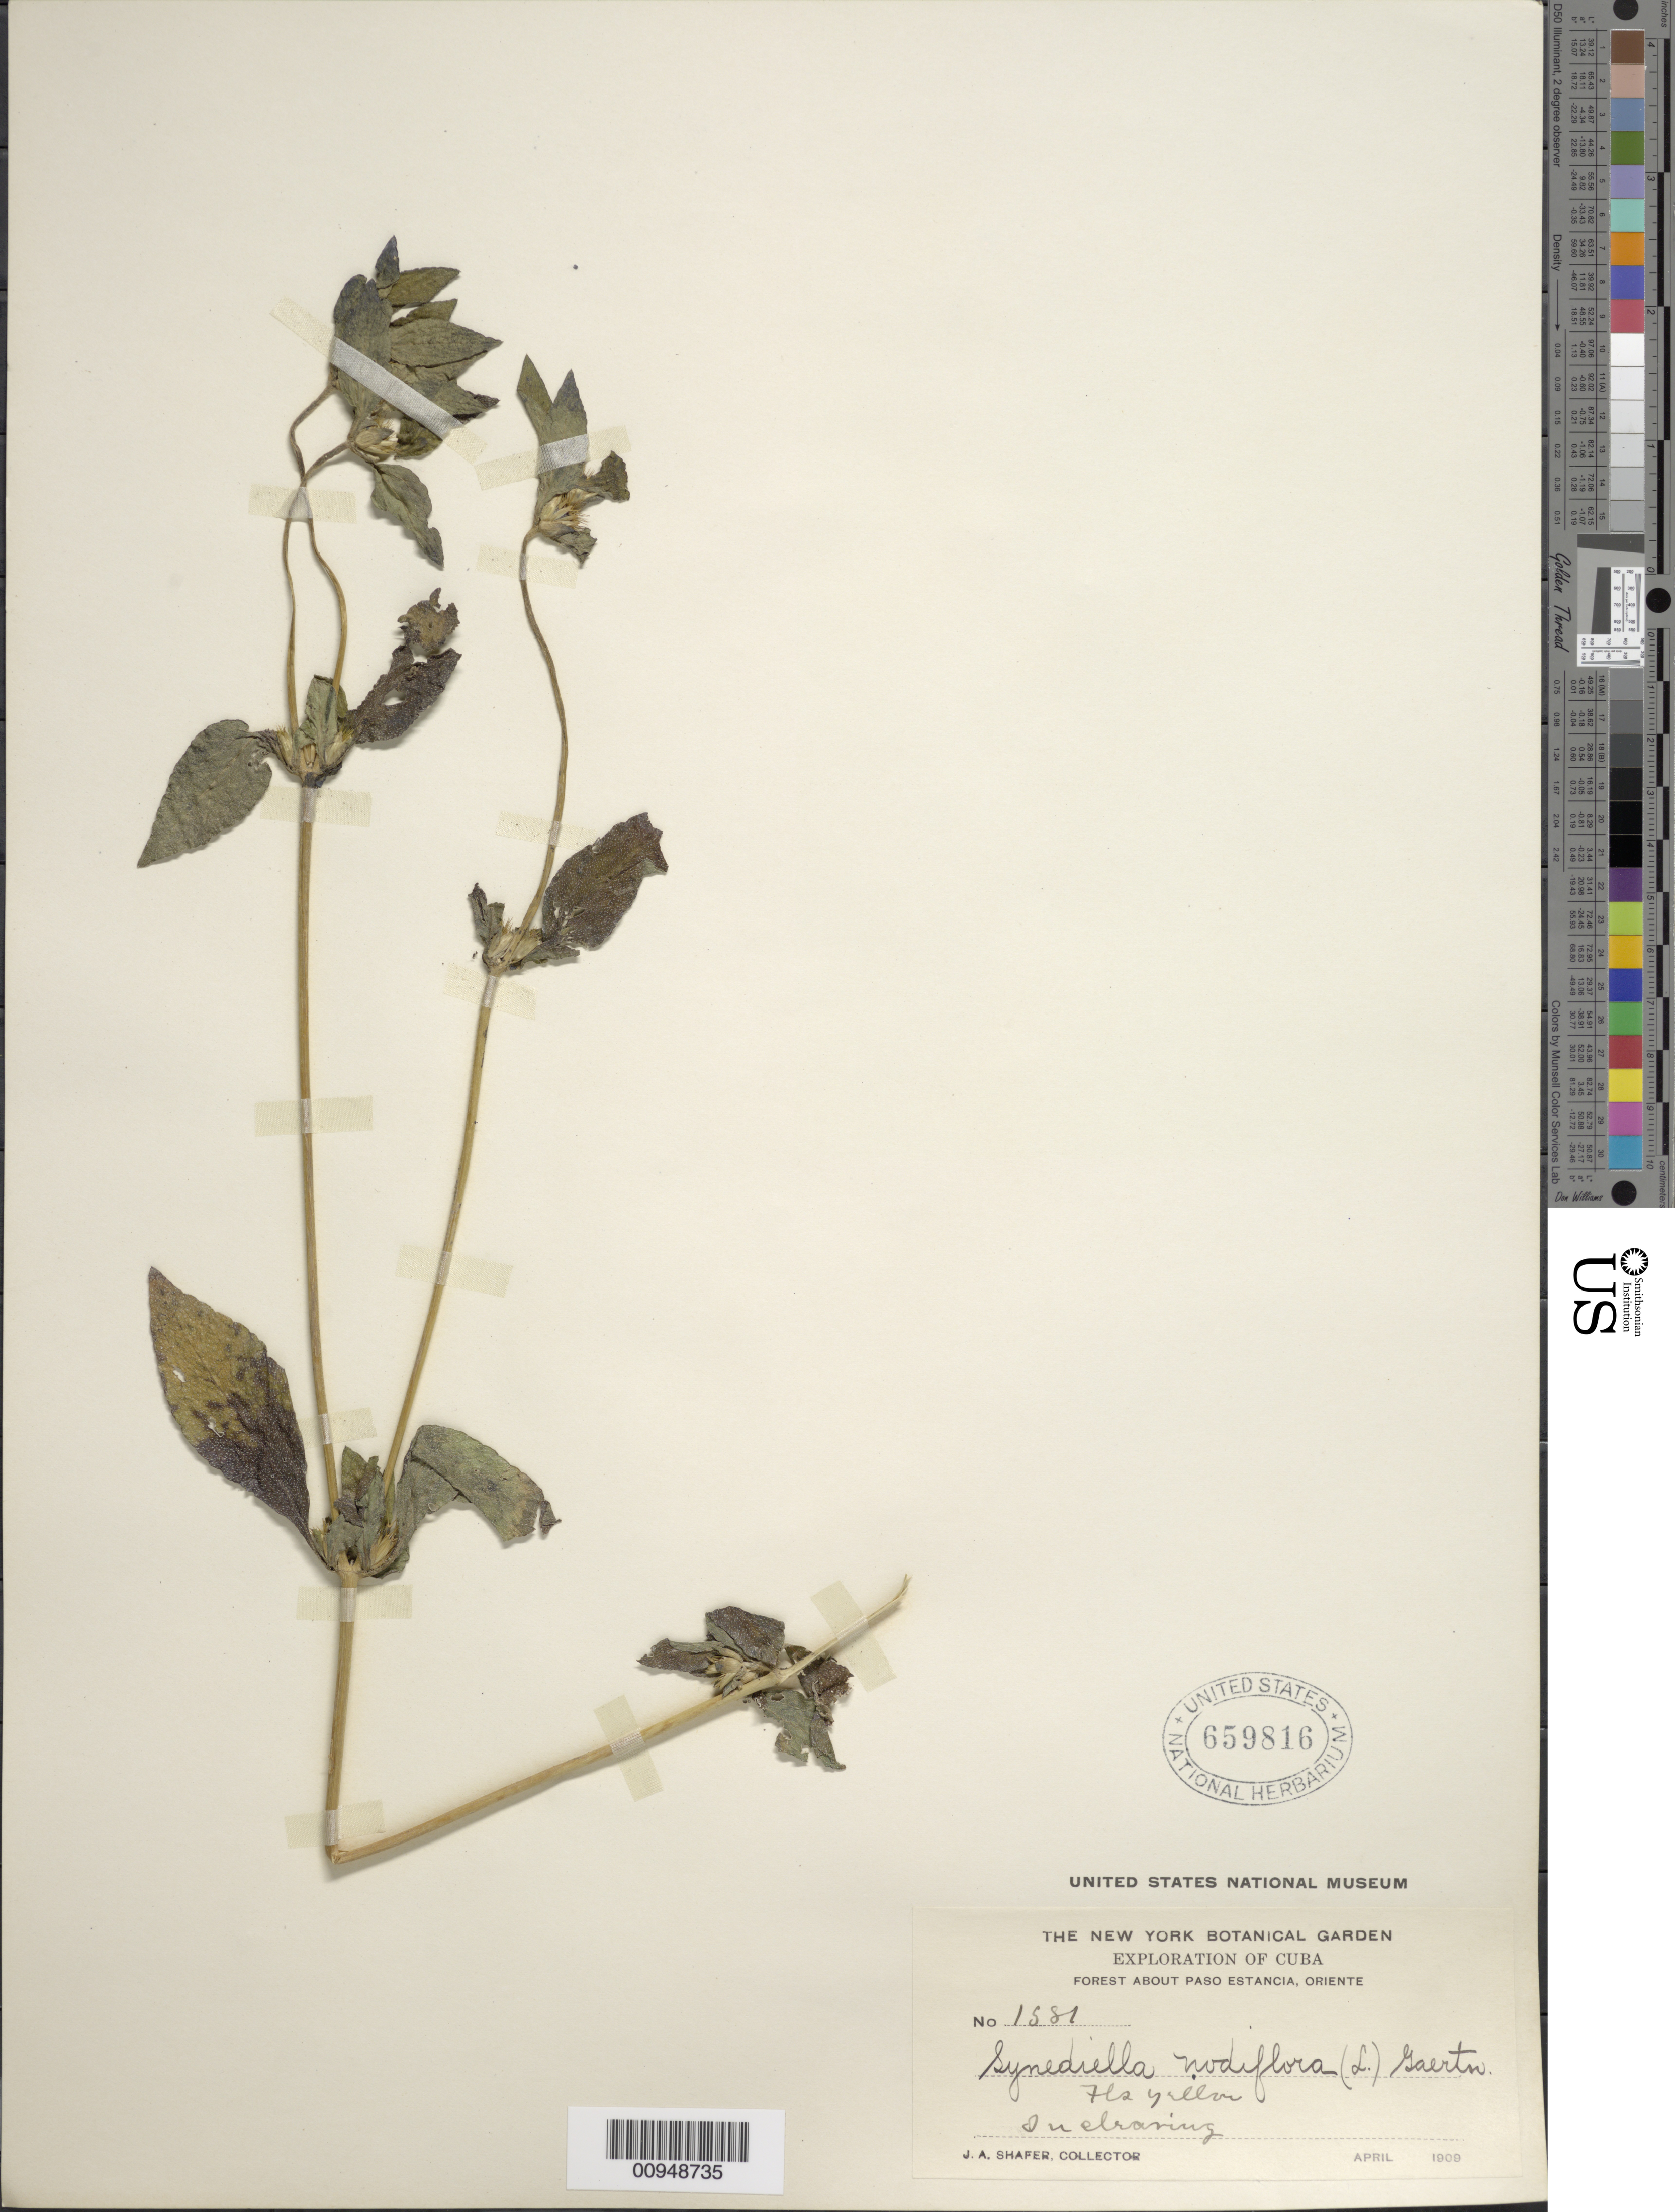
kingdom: Plantae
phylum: Tracheophyta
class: Magnoliopsida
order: Asterales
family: Asteraceae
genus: Synedrella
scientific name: Synedrella nodiflora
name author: (L.) Gaertn.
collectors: J. A. Shafer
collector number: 1581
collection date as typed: Apr 1909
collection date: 1909-04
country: Cuba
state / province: Granma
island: Cuba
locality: Forest about Paso Estancia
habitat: In clearing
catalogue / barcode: US 659816